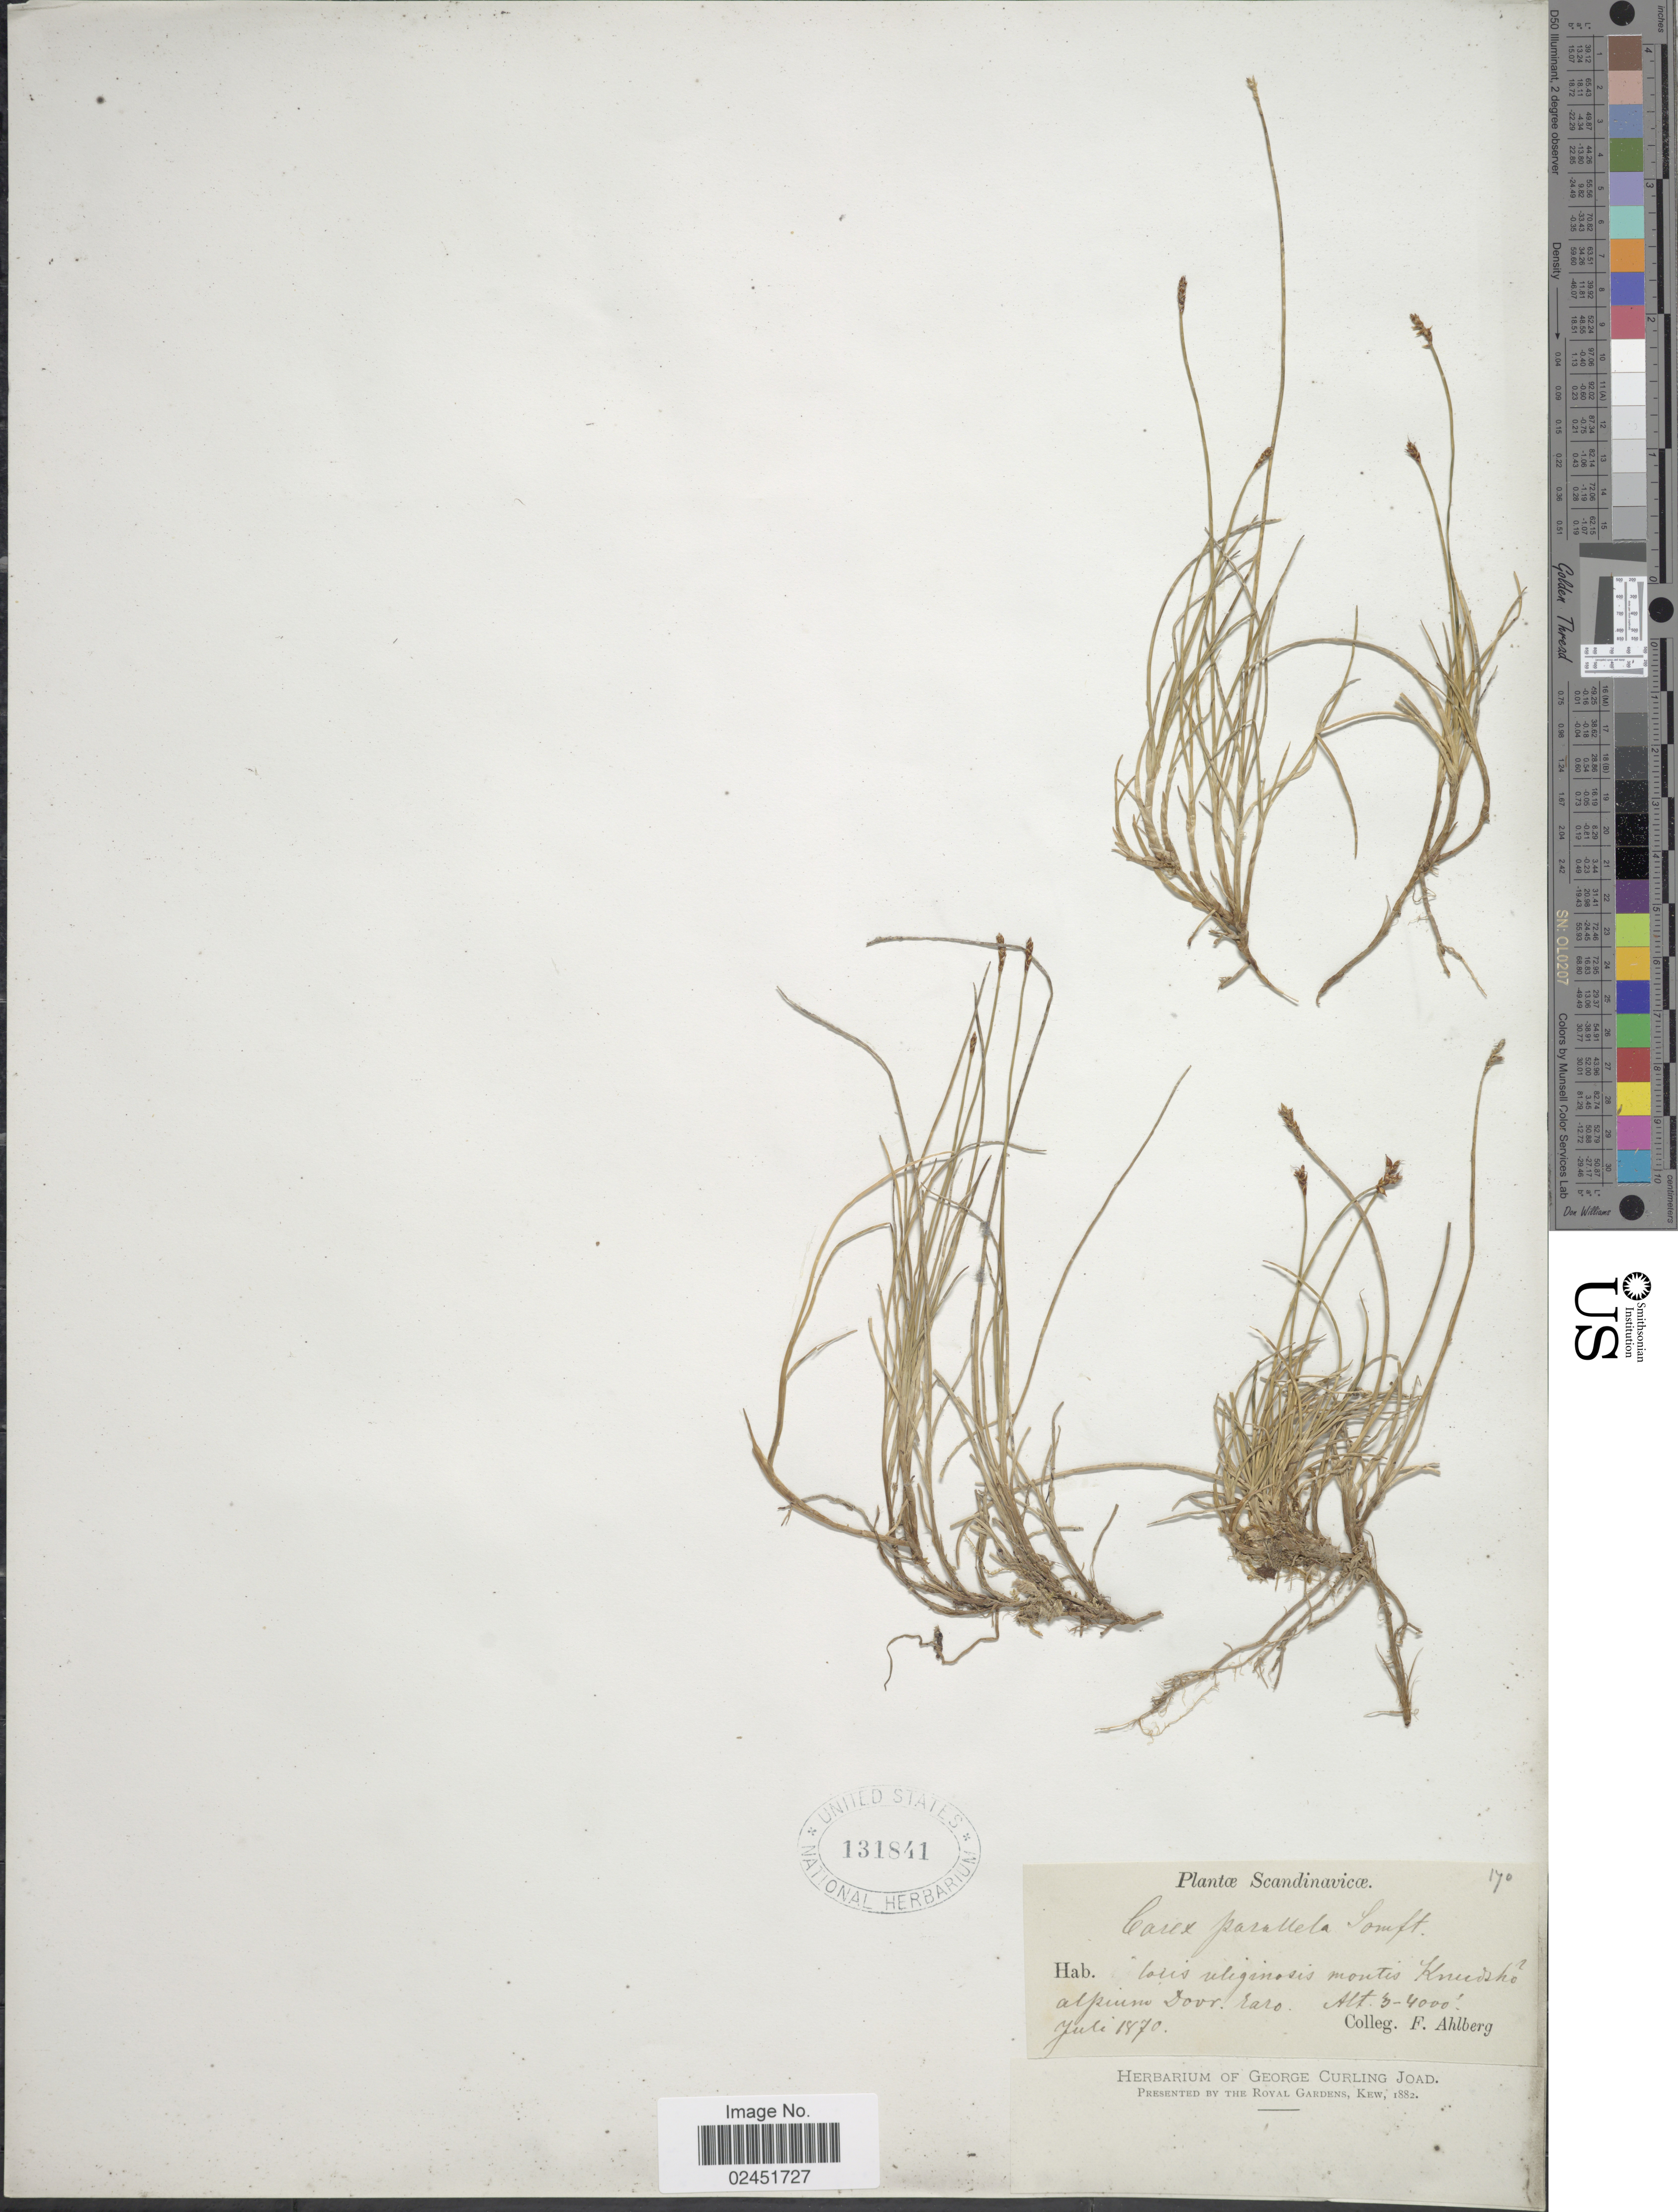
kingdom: Plantae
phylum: Tracheophyta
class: Liliopsida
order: Poales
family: Cyperaceae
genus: Carex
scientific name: Carex parallela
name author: (Laest.) Sommerf.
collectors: F. Ahlberg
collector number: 170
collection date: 1870-07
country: Norway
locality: Scandinavicae, locis uliginosis montis Knudsho alpium Dovr. raro.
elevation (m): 914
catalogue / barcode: US 131841